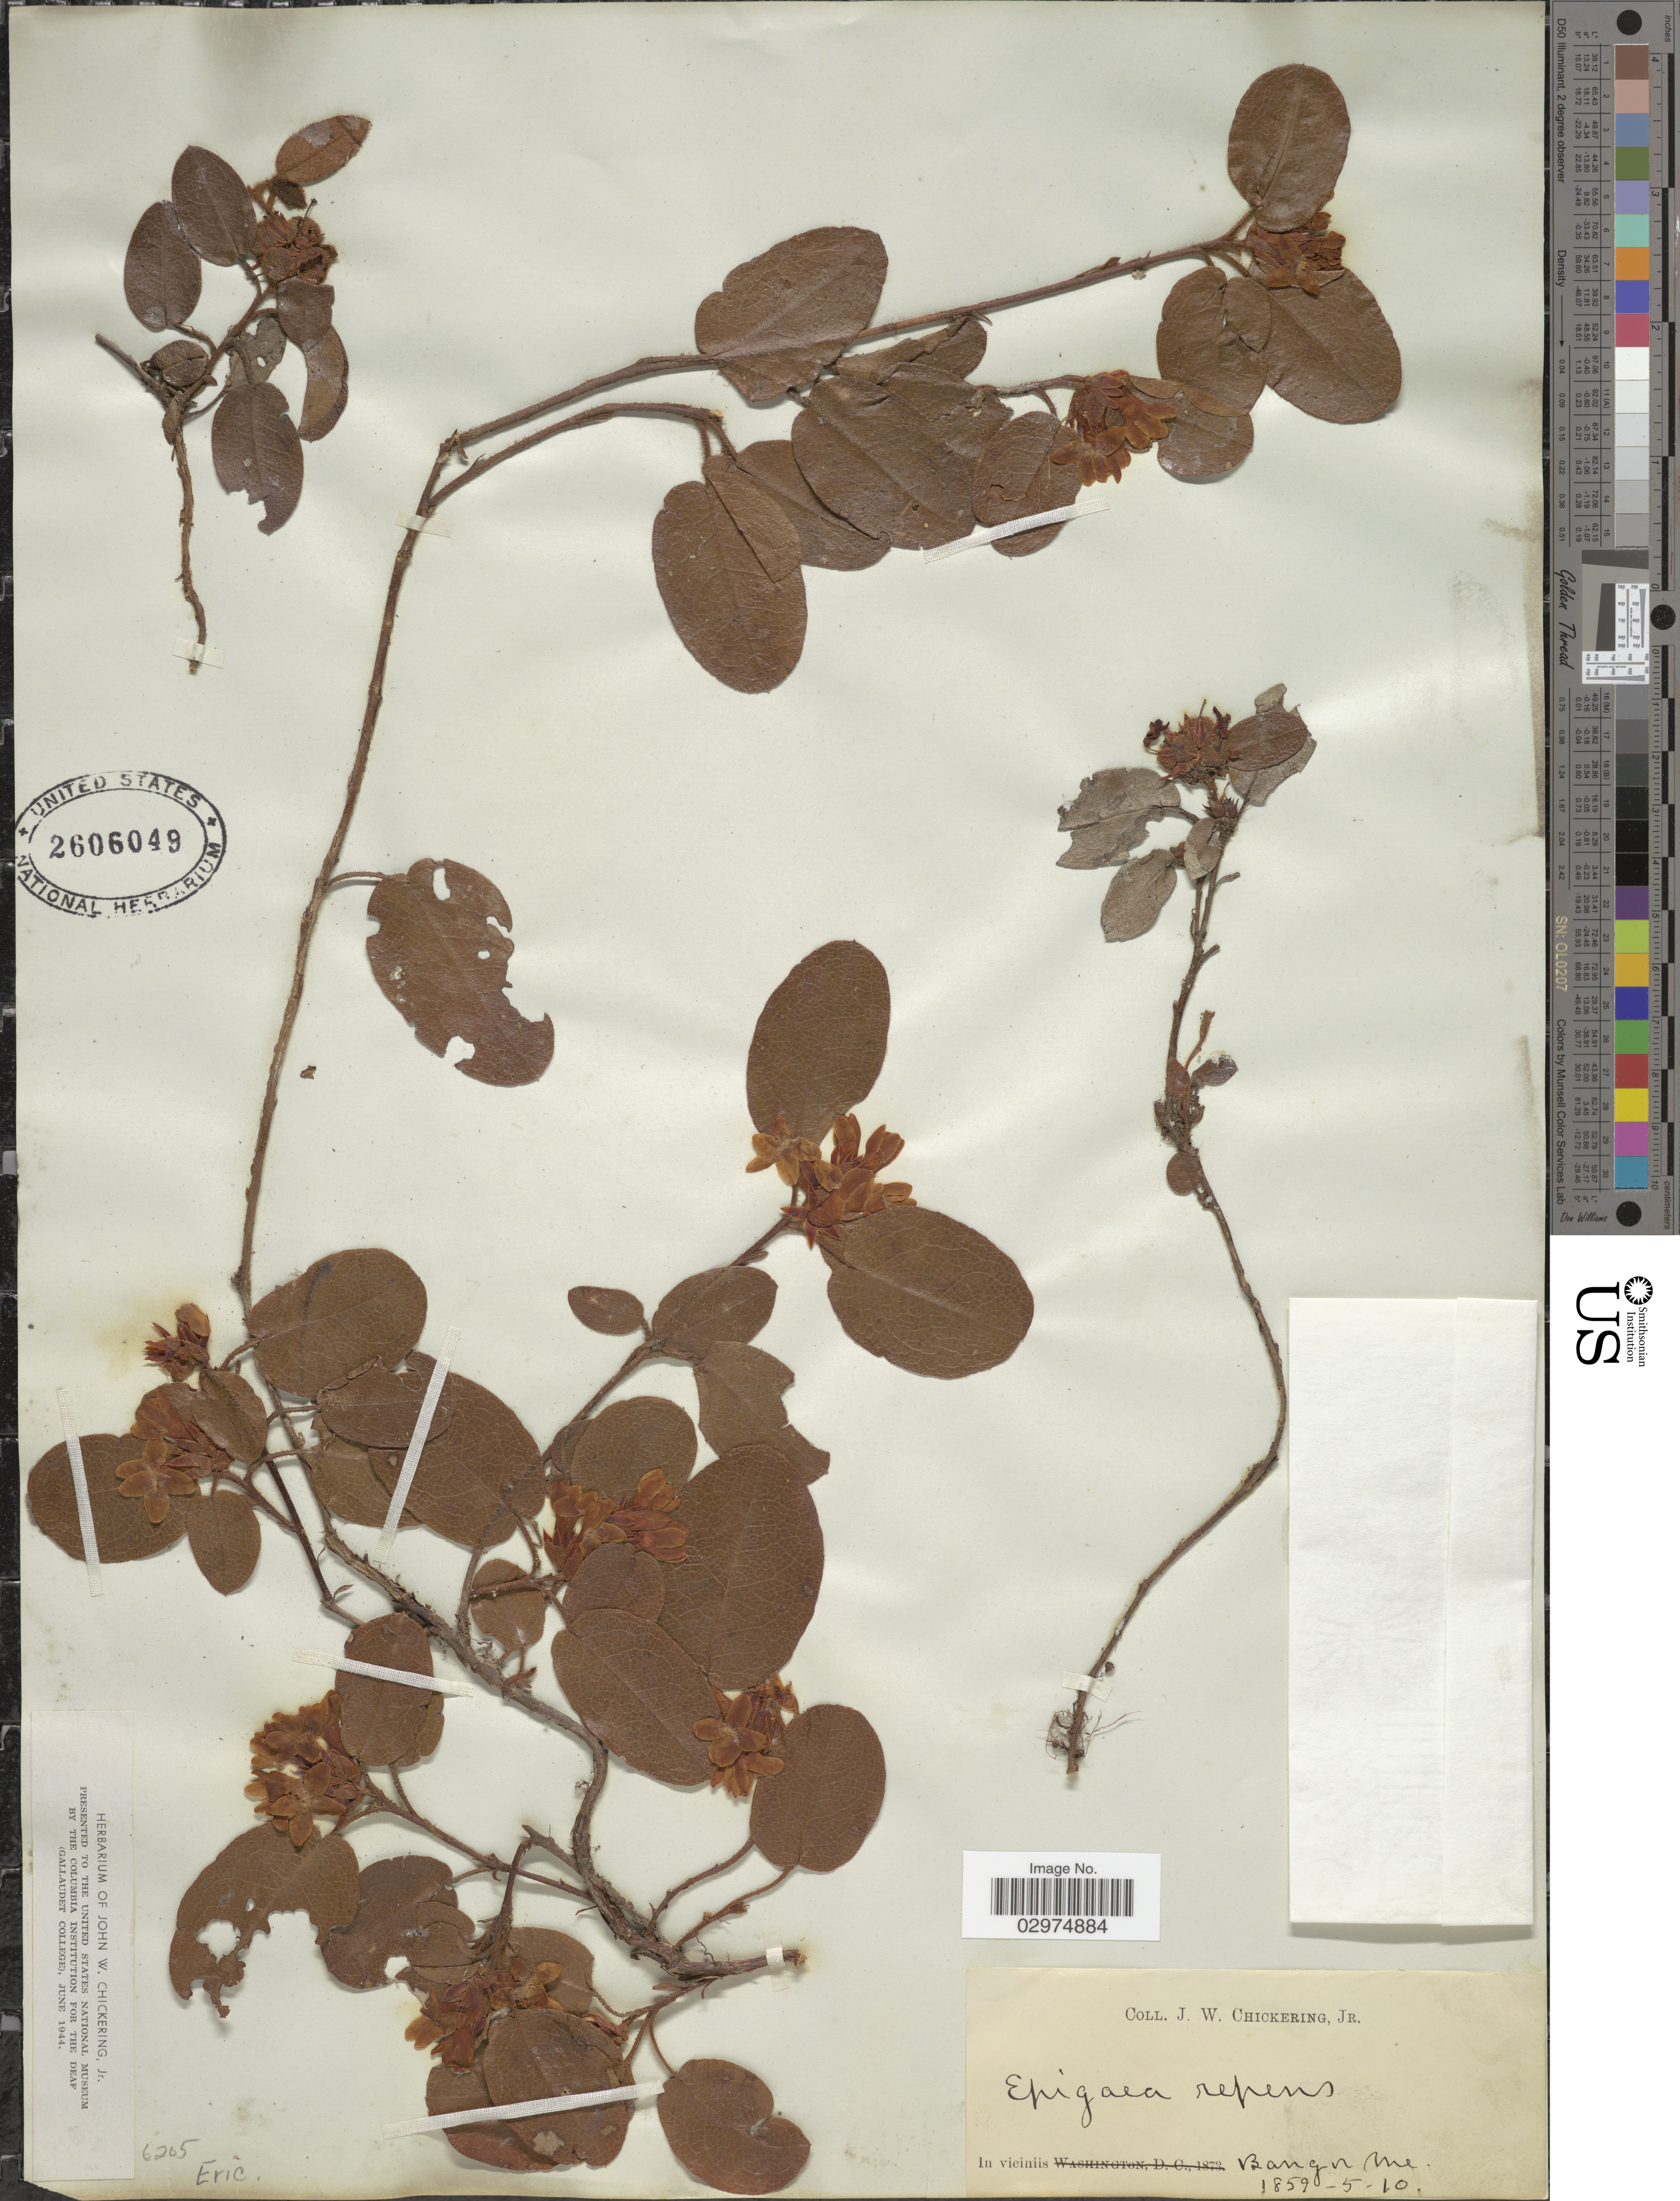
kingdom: Plantae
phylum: Tracheophyta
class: Magnoliopsida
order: Ericales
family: Ericaceae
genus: Epigaea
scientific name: Epigaea repens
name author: L.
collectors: J. W. Chickering Jr.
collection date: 1859-10-05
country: United States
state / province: Maine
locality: In viciniis Bangor.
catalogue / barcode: US 2606049